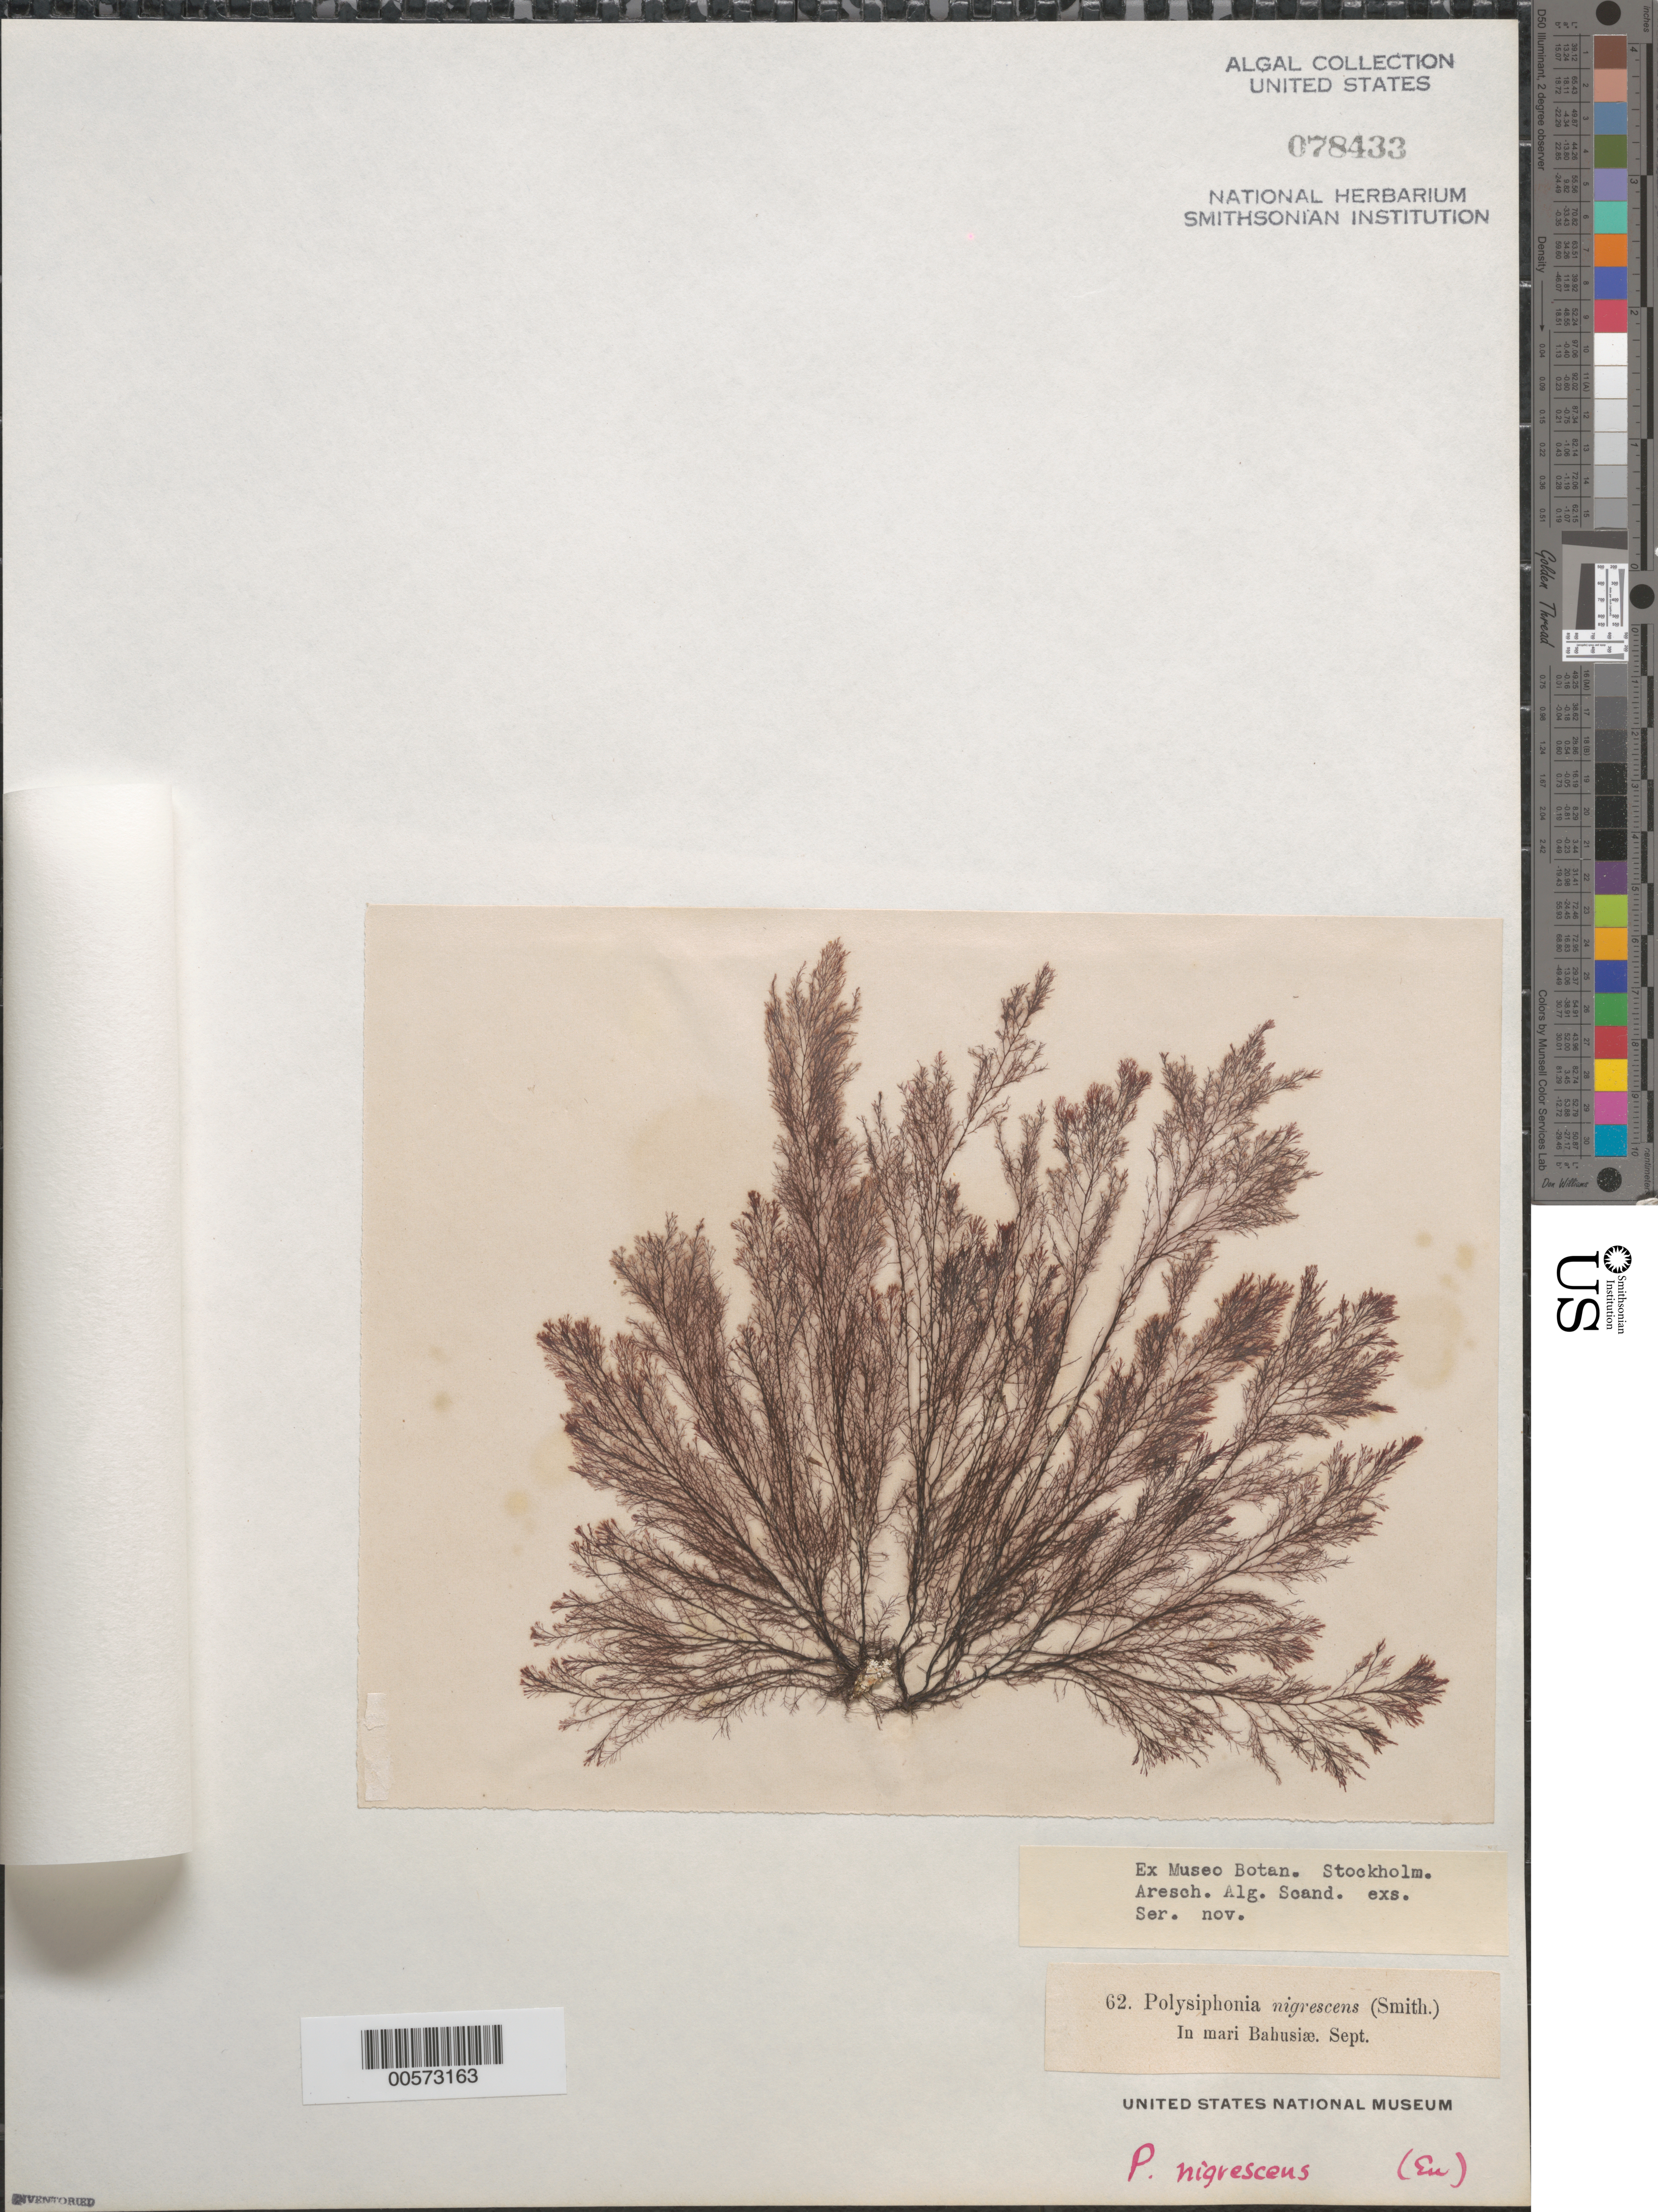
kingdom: Plantae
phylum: Rhodophyta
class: Florideophyceae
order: Ceramiales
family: Rhodomelaceae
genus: Vertebrata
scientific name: Vertebrata fucoides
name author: (Hudson) Kuntze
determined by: Algae name updating Project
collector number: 62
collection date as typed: Sep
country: Sweden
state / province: Västra Götaland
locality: Bohus bay (mari bahusiae)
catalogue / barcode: US 78433